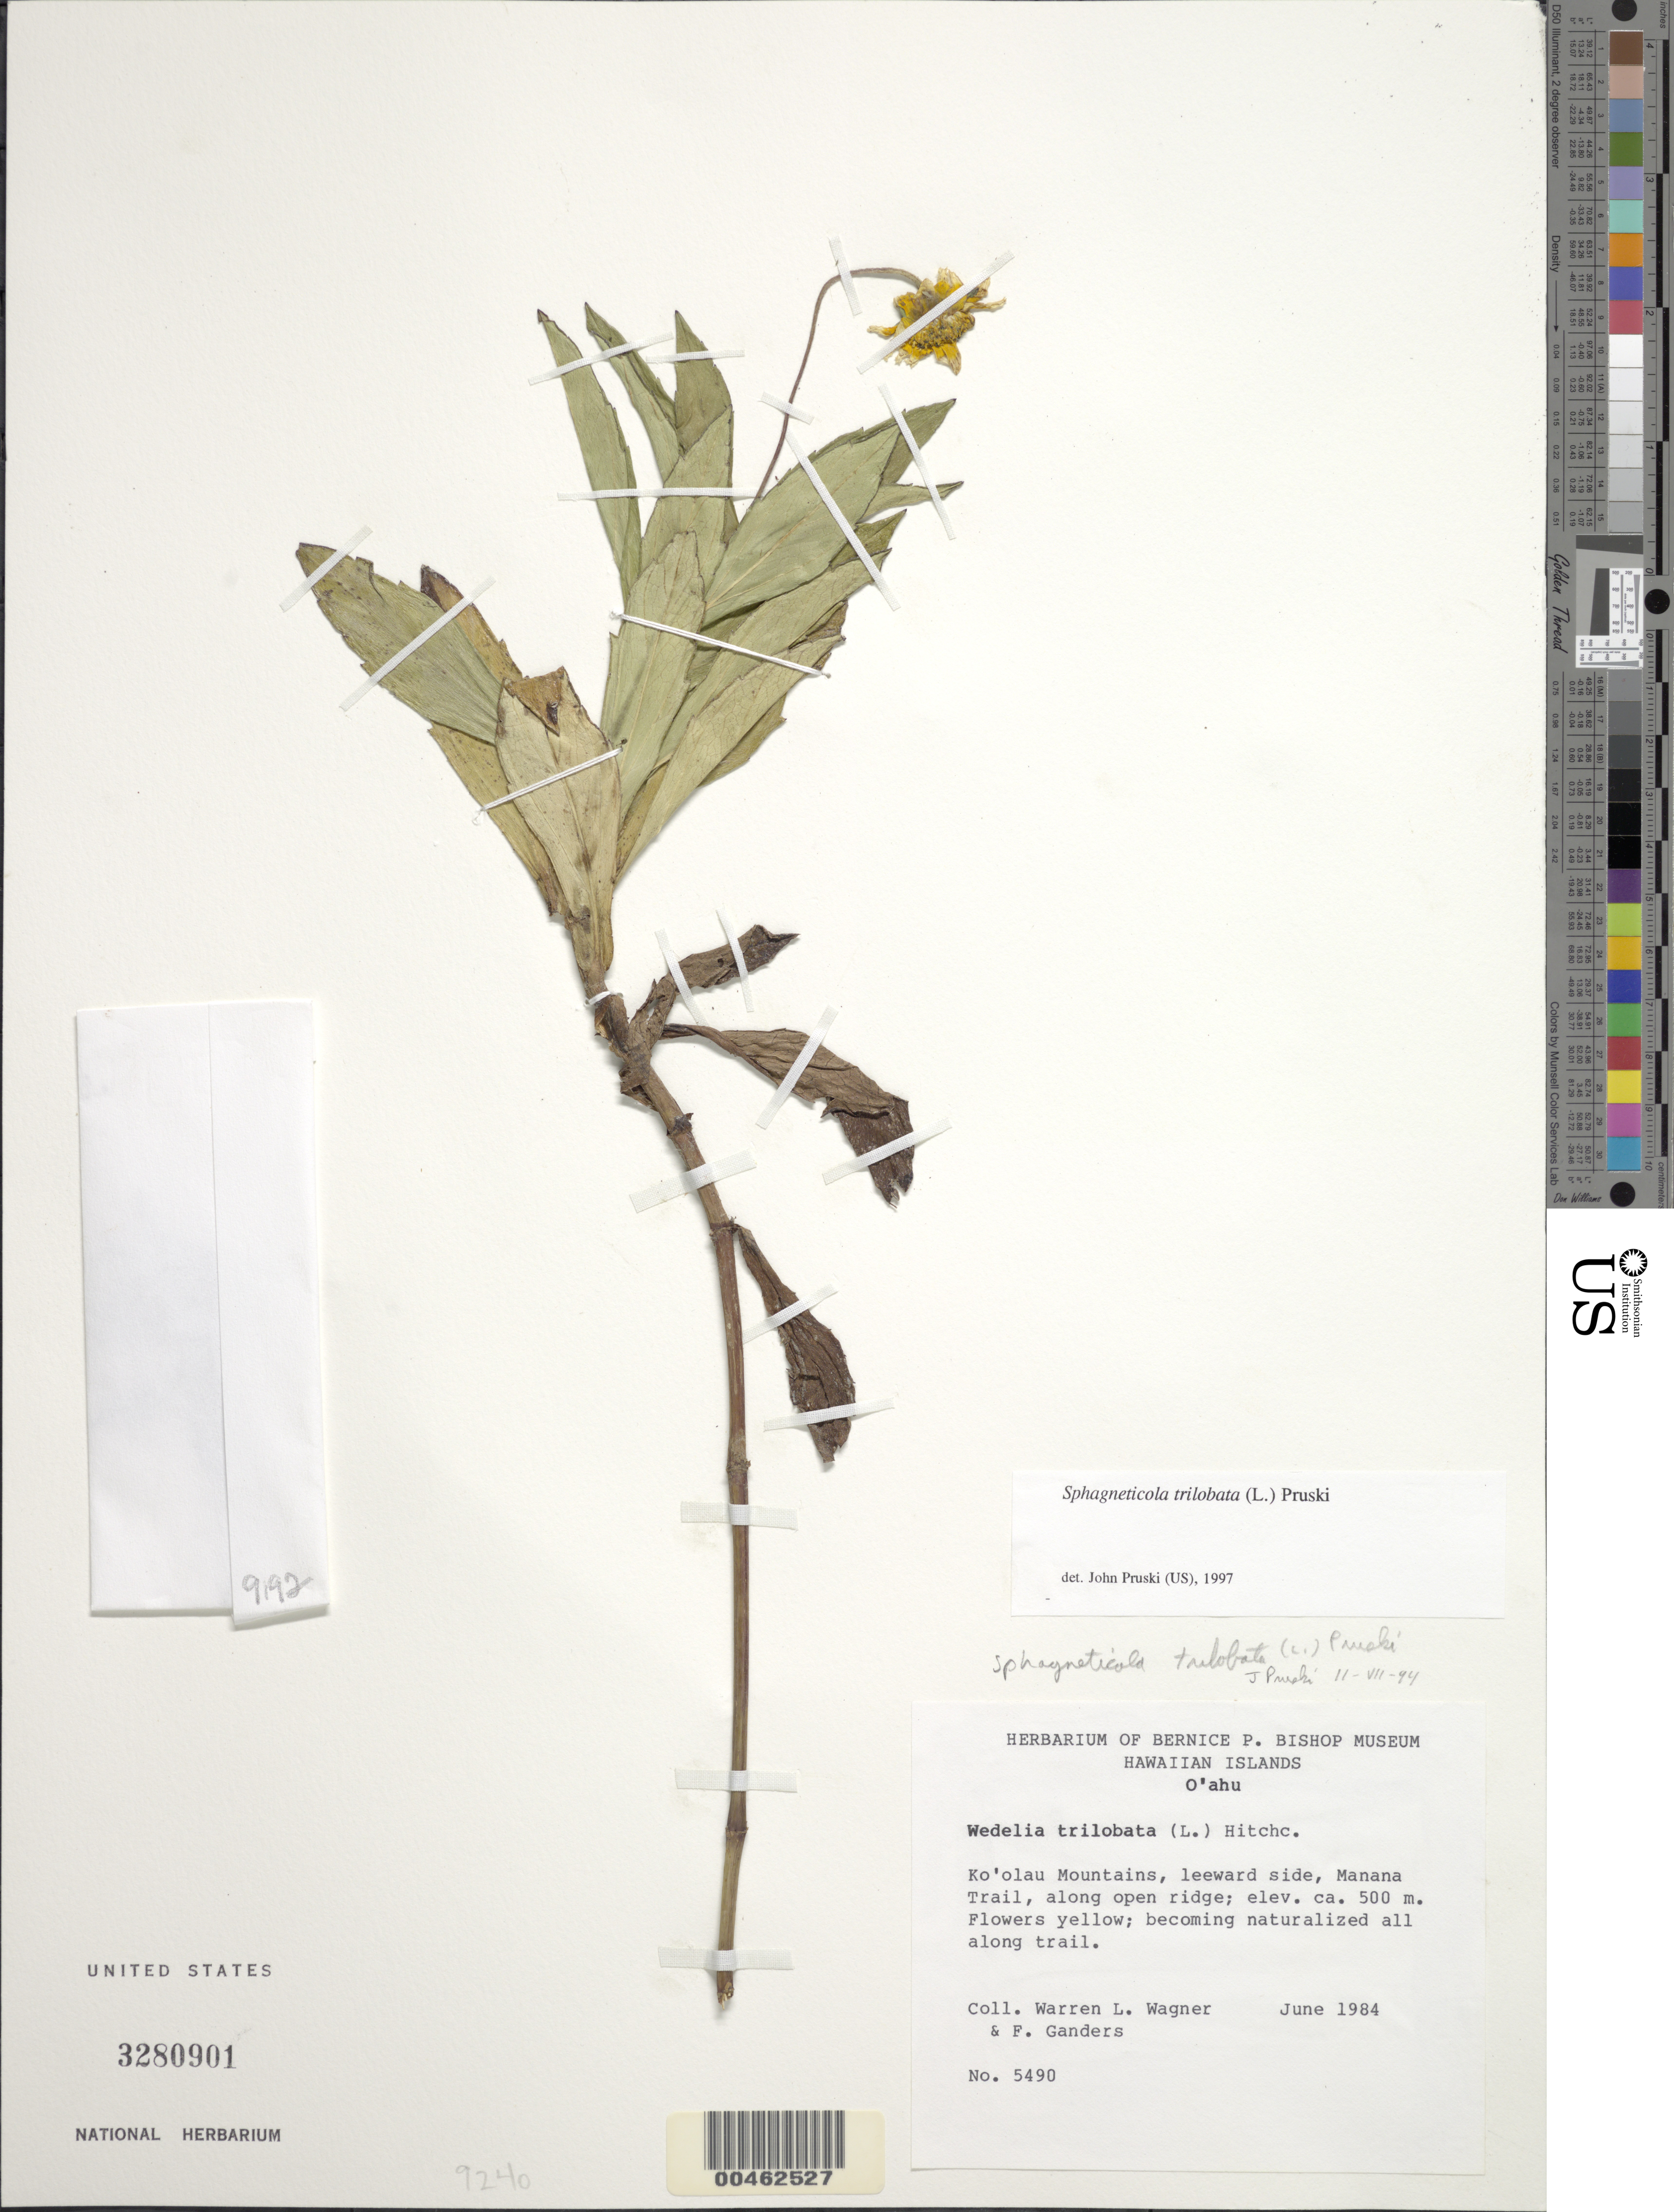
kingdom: Plantae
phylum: Tracheophyta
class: Magnoliopsida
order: Asterales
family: Asteraceae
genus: Sphagneticola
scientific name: Sphagneticola trilobata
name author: (L.) Pruski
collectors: W. L. Wagner & F. R. Ganders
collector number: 5490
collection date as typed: Jun 1984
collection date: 1984-06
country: United States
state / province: Hawaii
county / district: Honolulu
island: Oahu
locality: Ko'olau Mountains, leeward side, Manana Trail, along open ridge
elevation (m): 500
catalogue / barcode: US 3280901